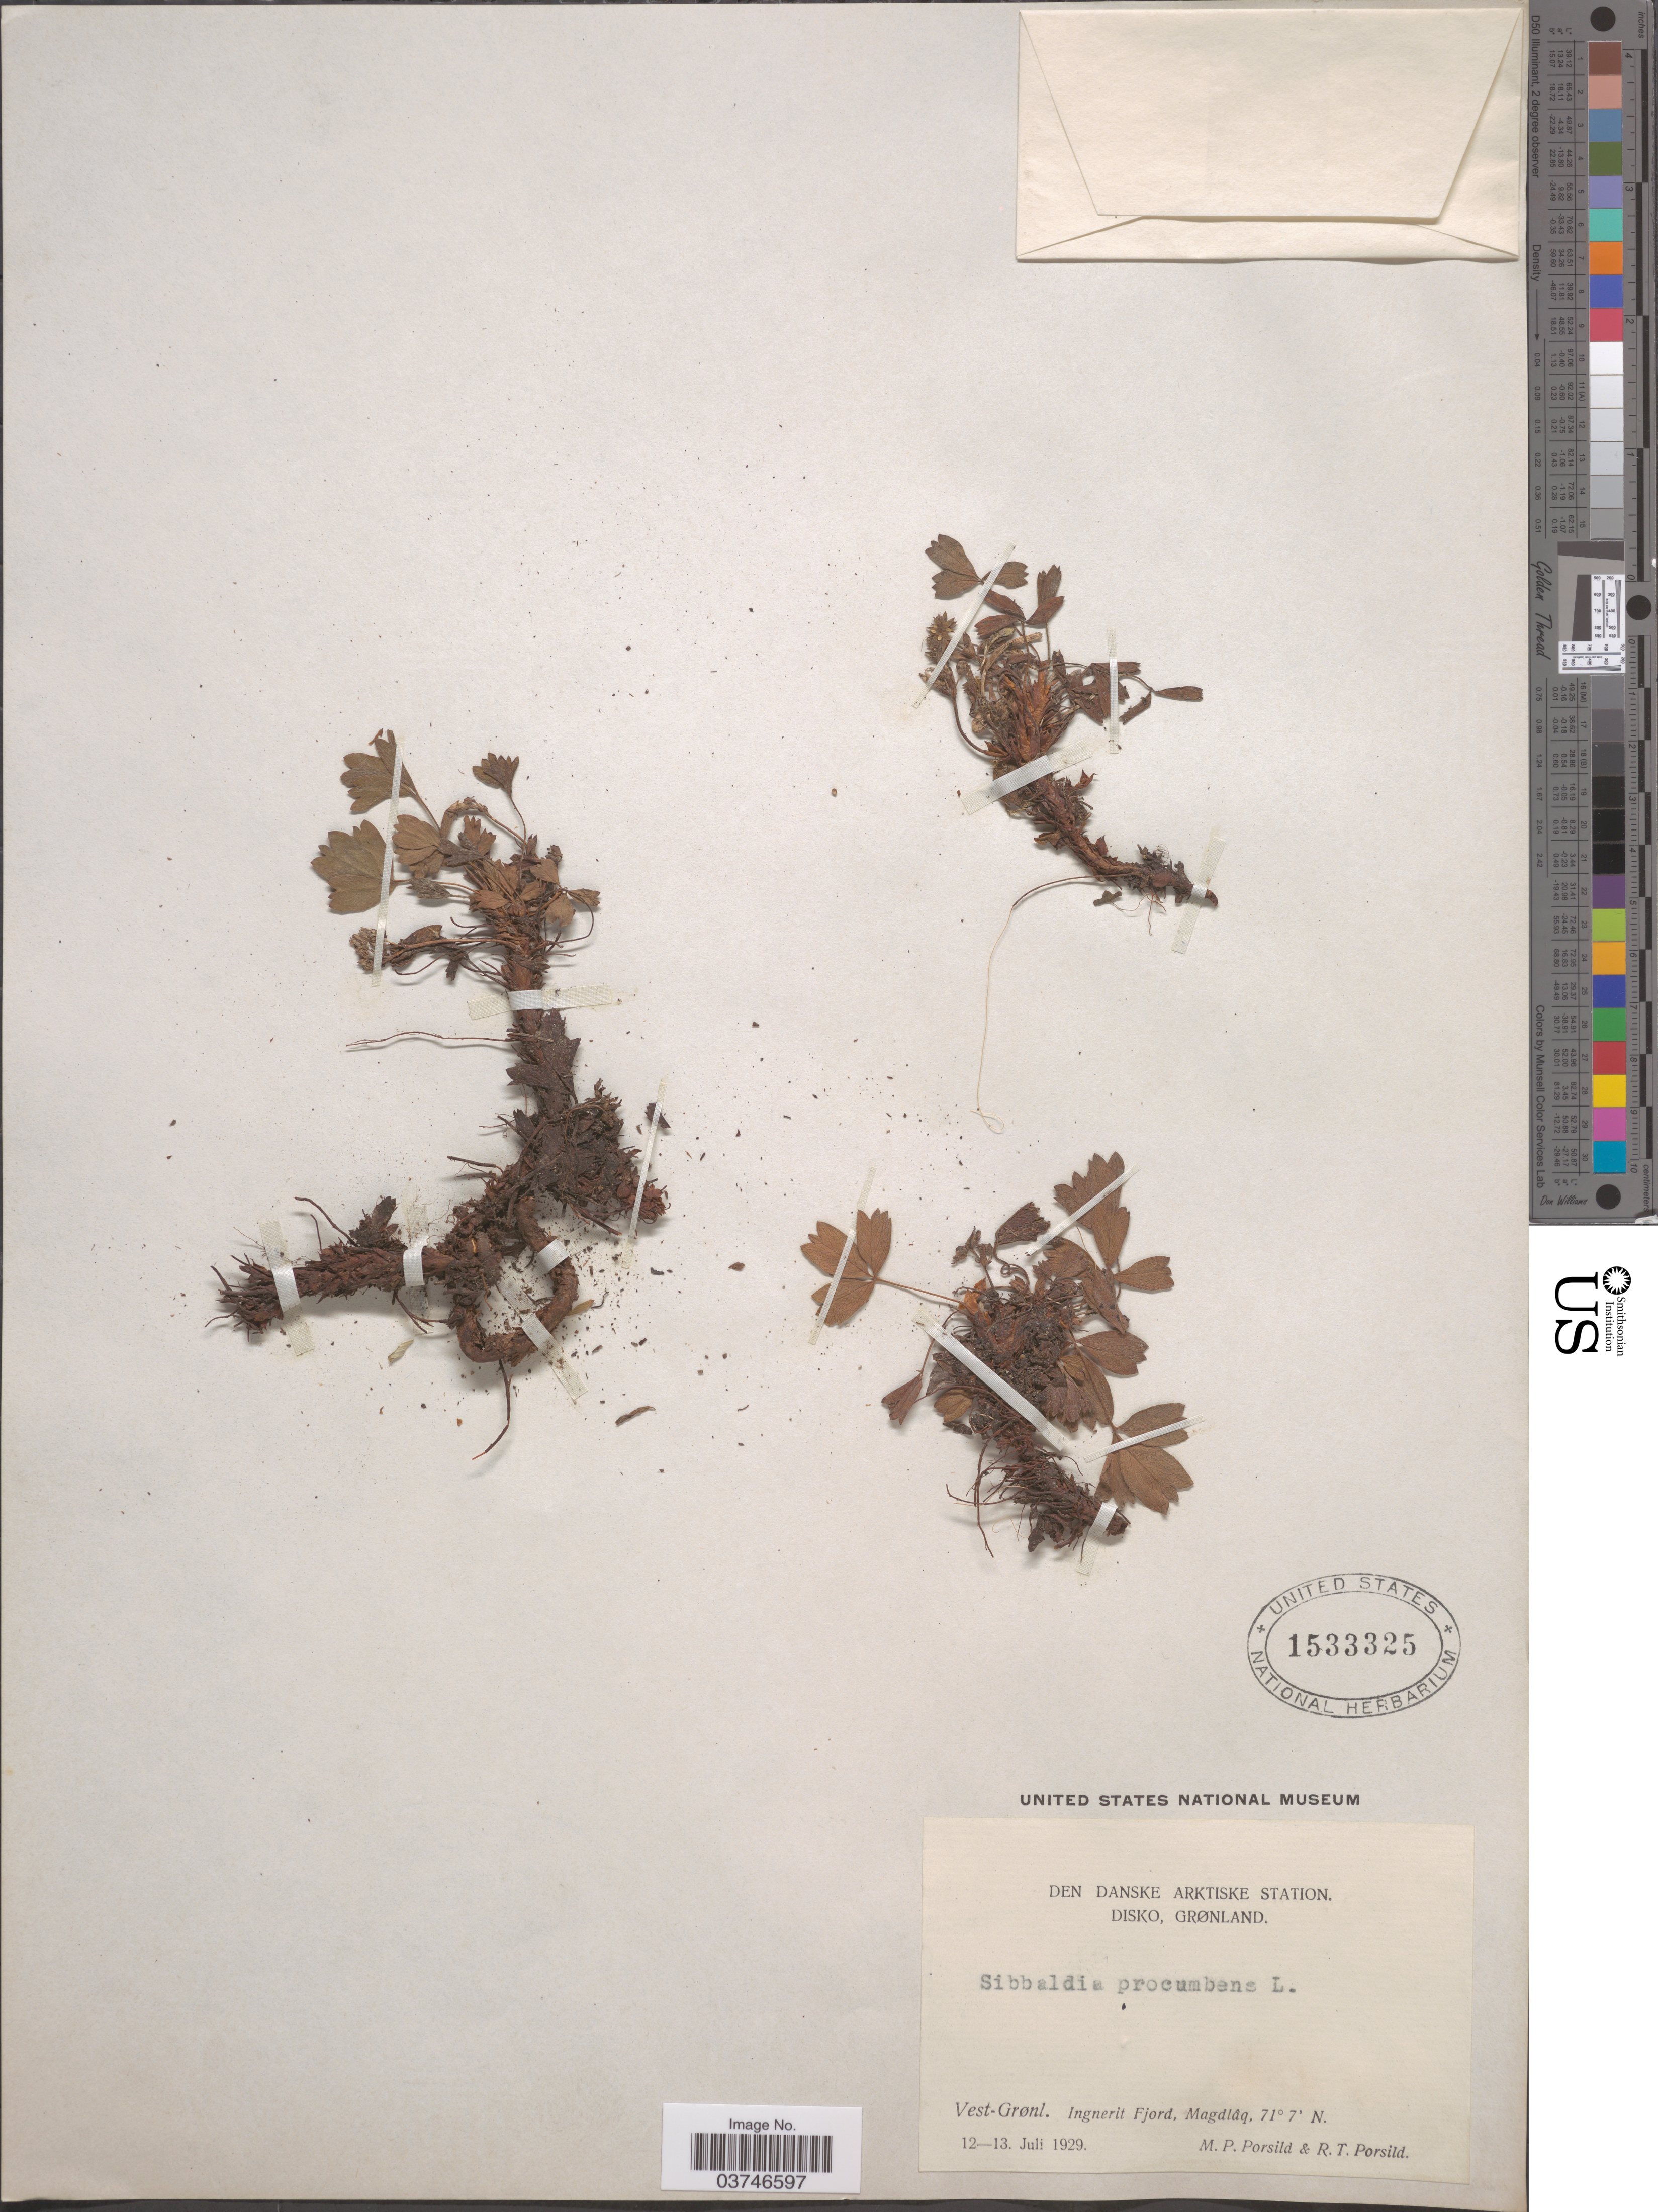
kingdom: Plantae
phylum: Tracheophyta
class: Magnoliopsida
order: Rosales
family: Rosaceae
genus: Sibbaldia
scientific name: Sibbaldia procumbens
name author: L.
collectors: M. P. Porsild & R. T. Porsild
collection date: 1929-07-12/1929-07-13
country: Greenland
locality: Den Danske Arktiske Station, Disko, Grønland. Vest- Grønl. Ingnerit Fjord, Magdlâq.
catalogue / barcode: US 1533325